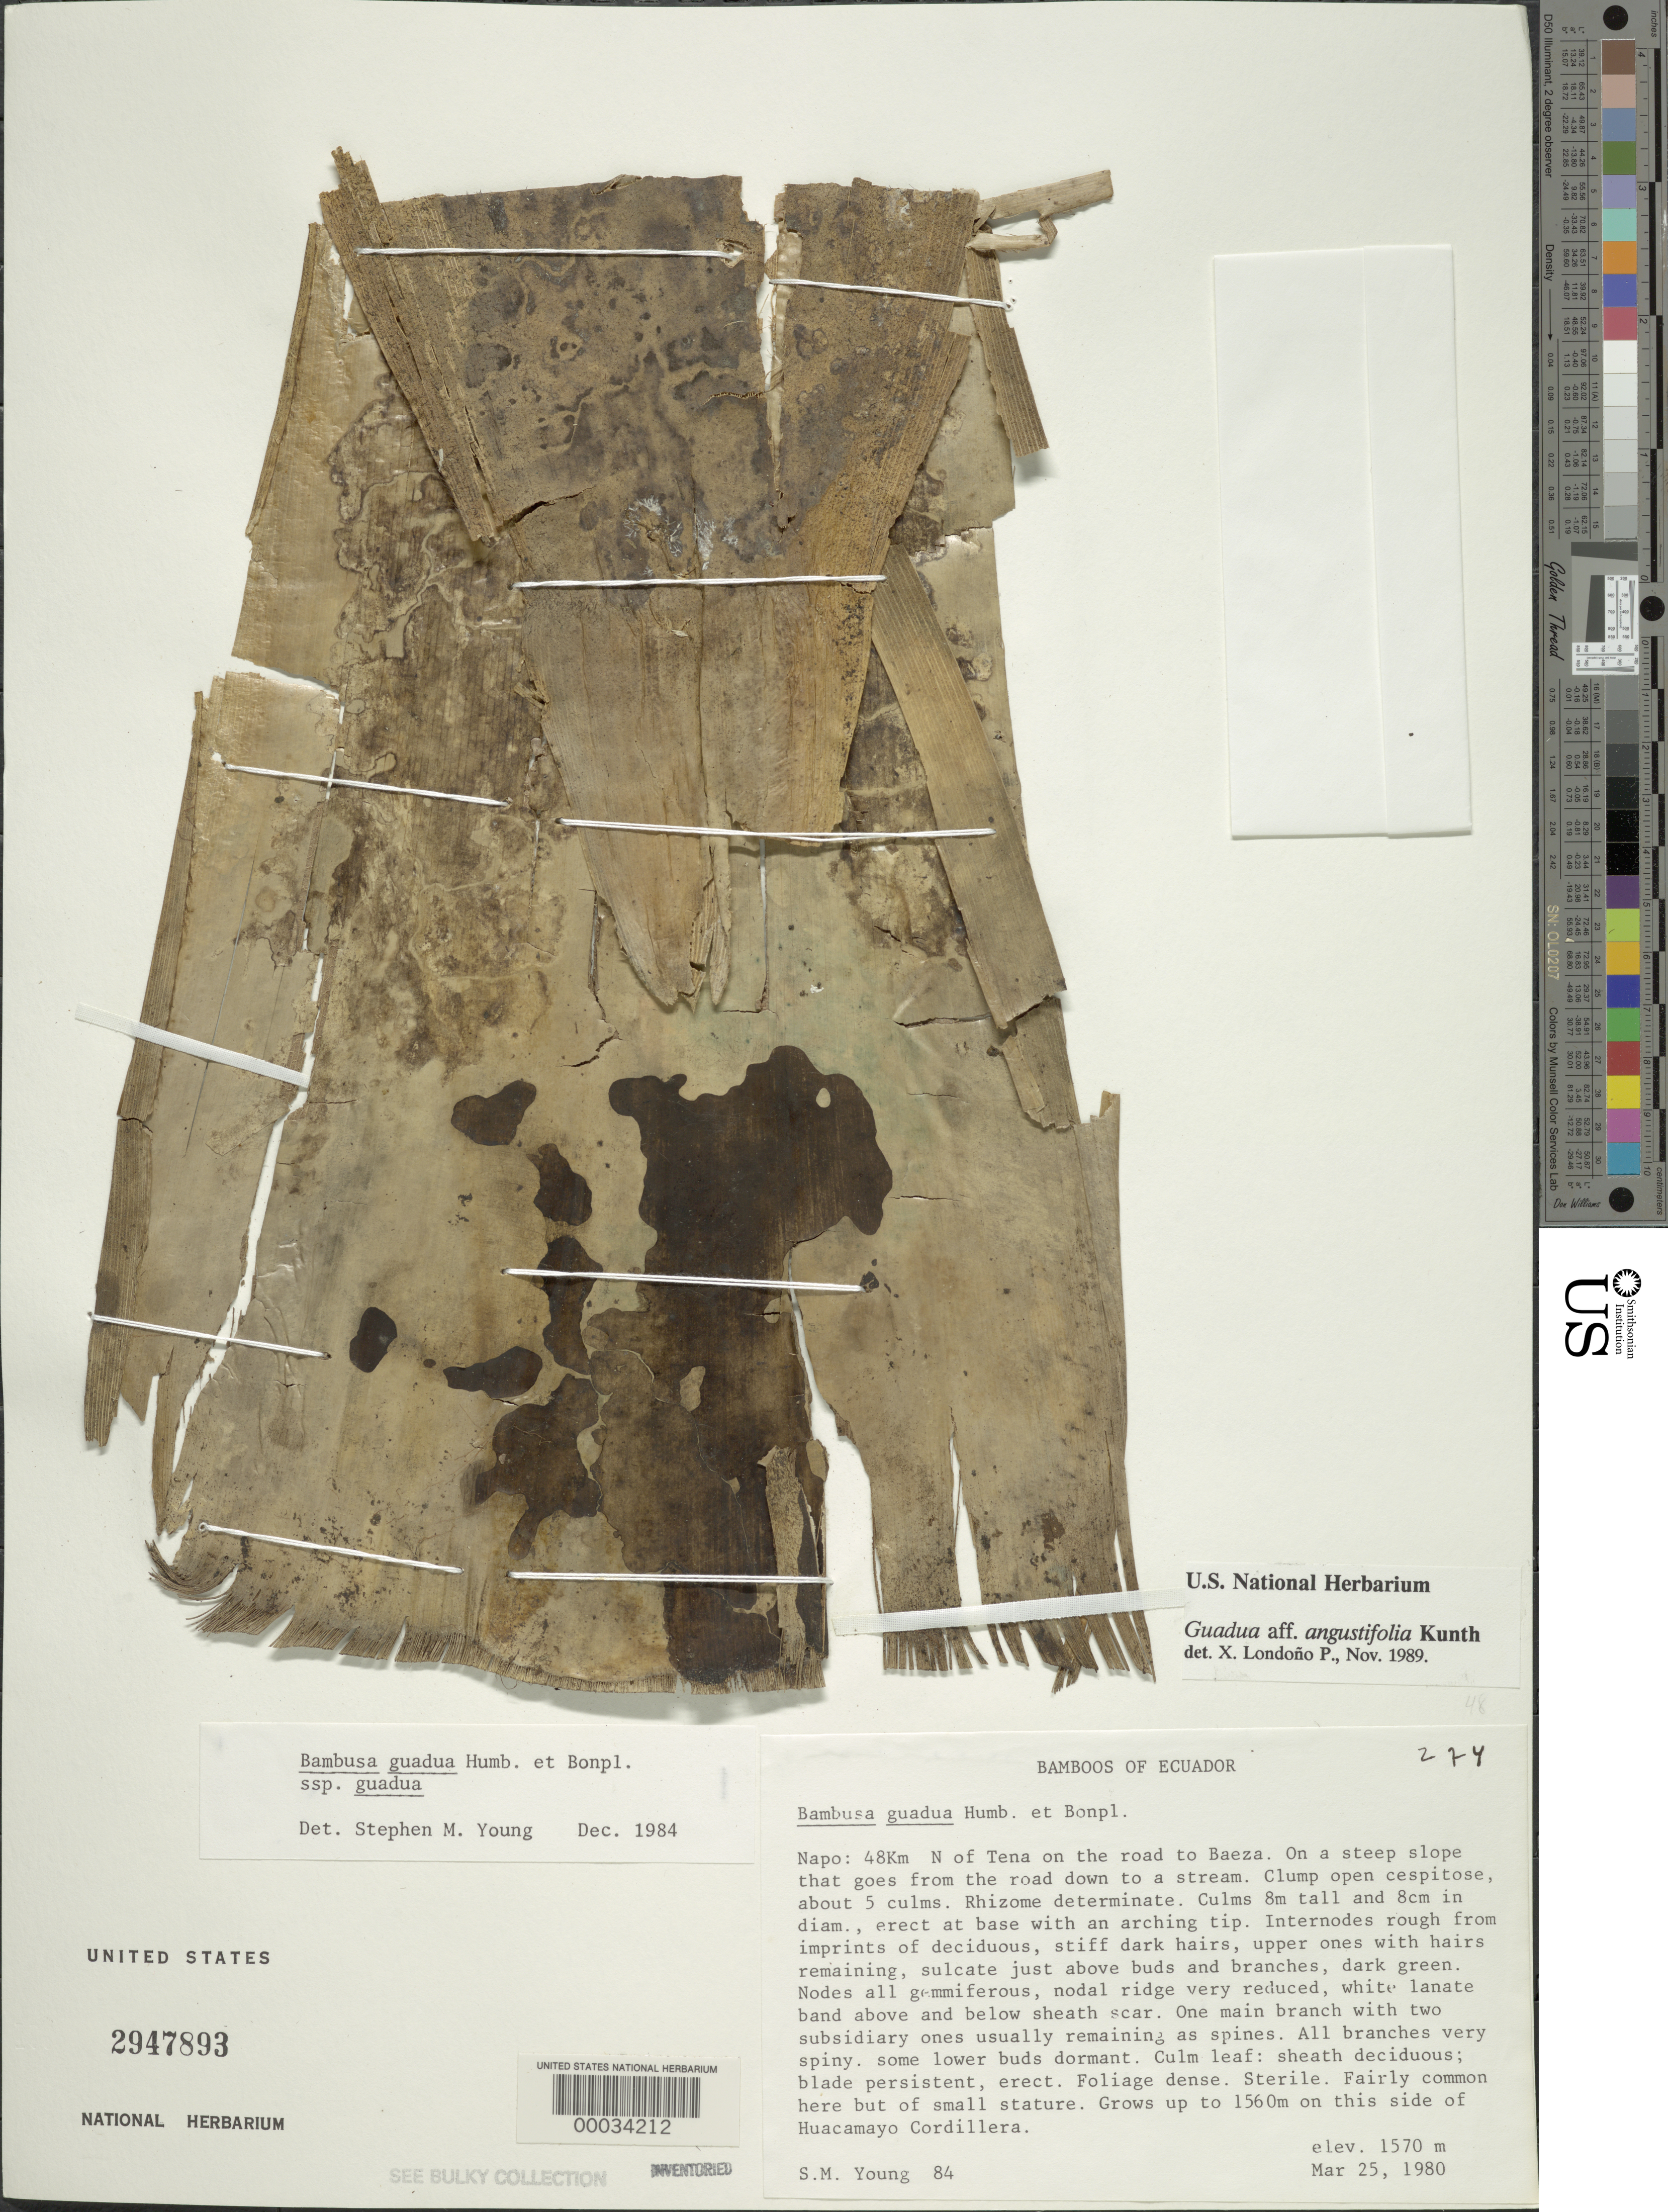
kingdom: Plantae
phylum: Tracheophyta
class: Liliopsida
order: Poales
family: Poaceae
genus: Guadua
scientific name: Guadua angustifolia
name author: Kunth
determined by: Londoño, X., (TULV), Jardin Botanico "Juan Maria Cespedes"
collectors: S. Young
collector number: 84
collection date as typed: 25 Mar 1980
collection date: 1980-03-25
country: Ecuador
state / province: Napo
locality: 48 km N of Tena on the road to baeza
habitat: Steep slope that goes to a stream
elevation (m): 1570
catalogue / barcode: US 2947893